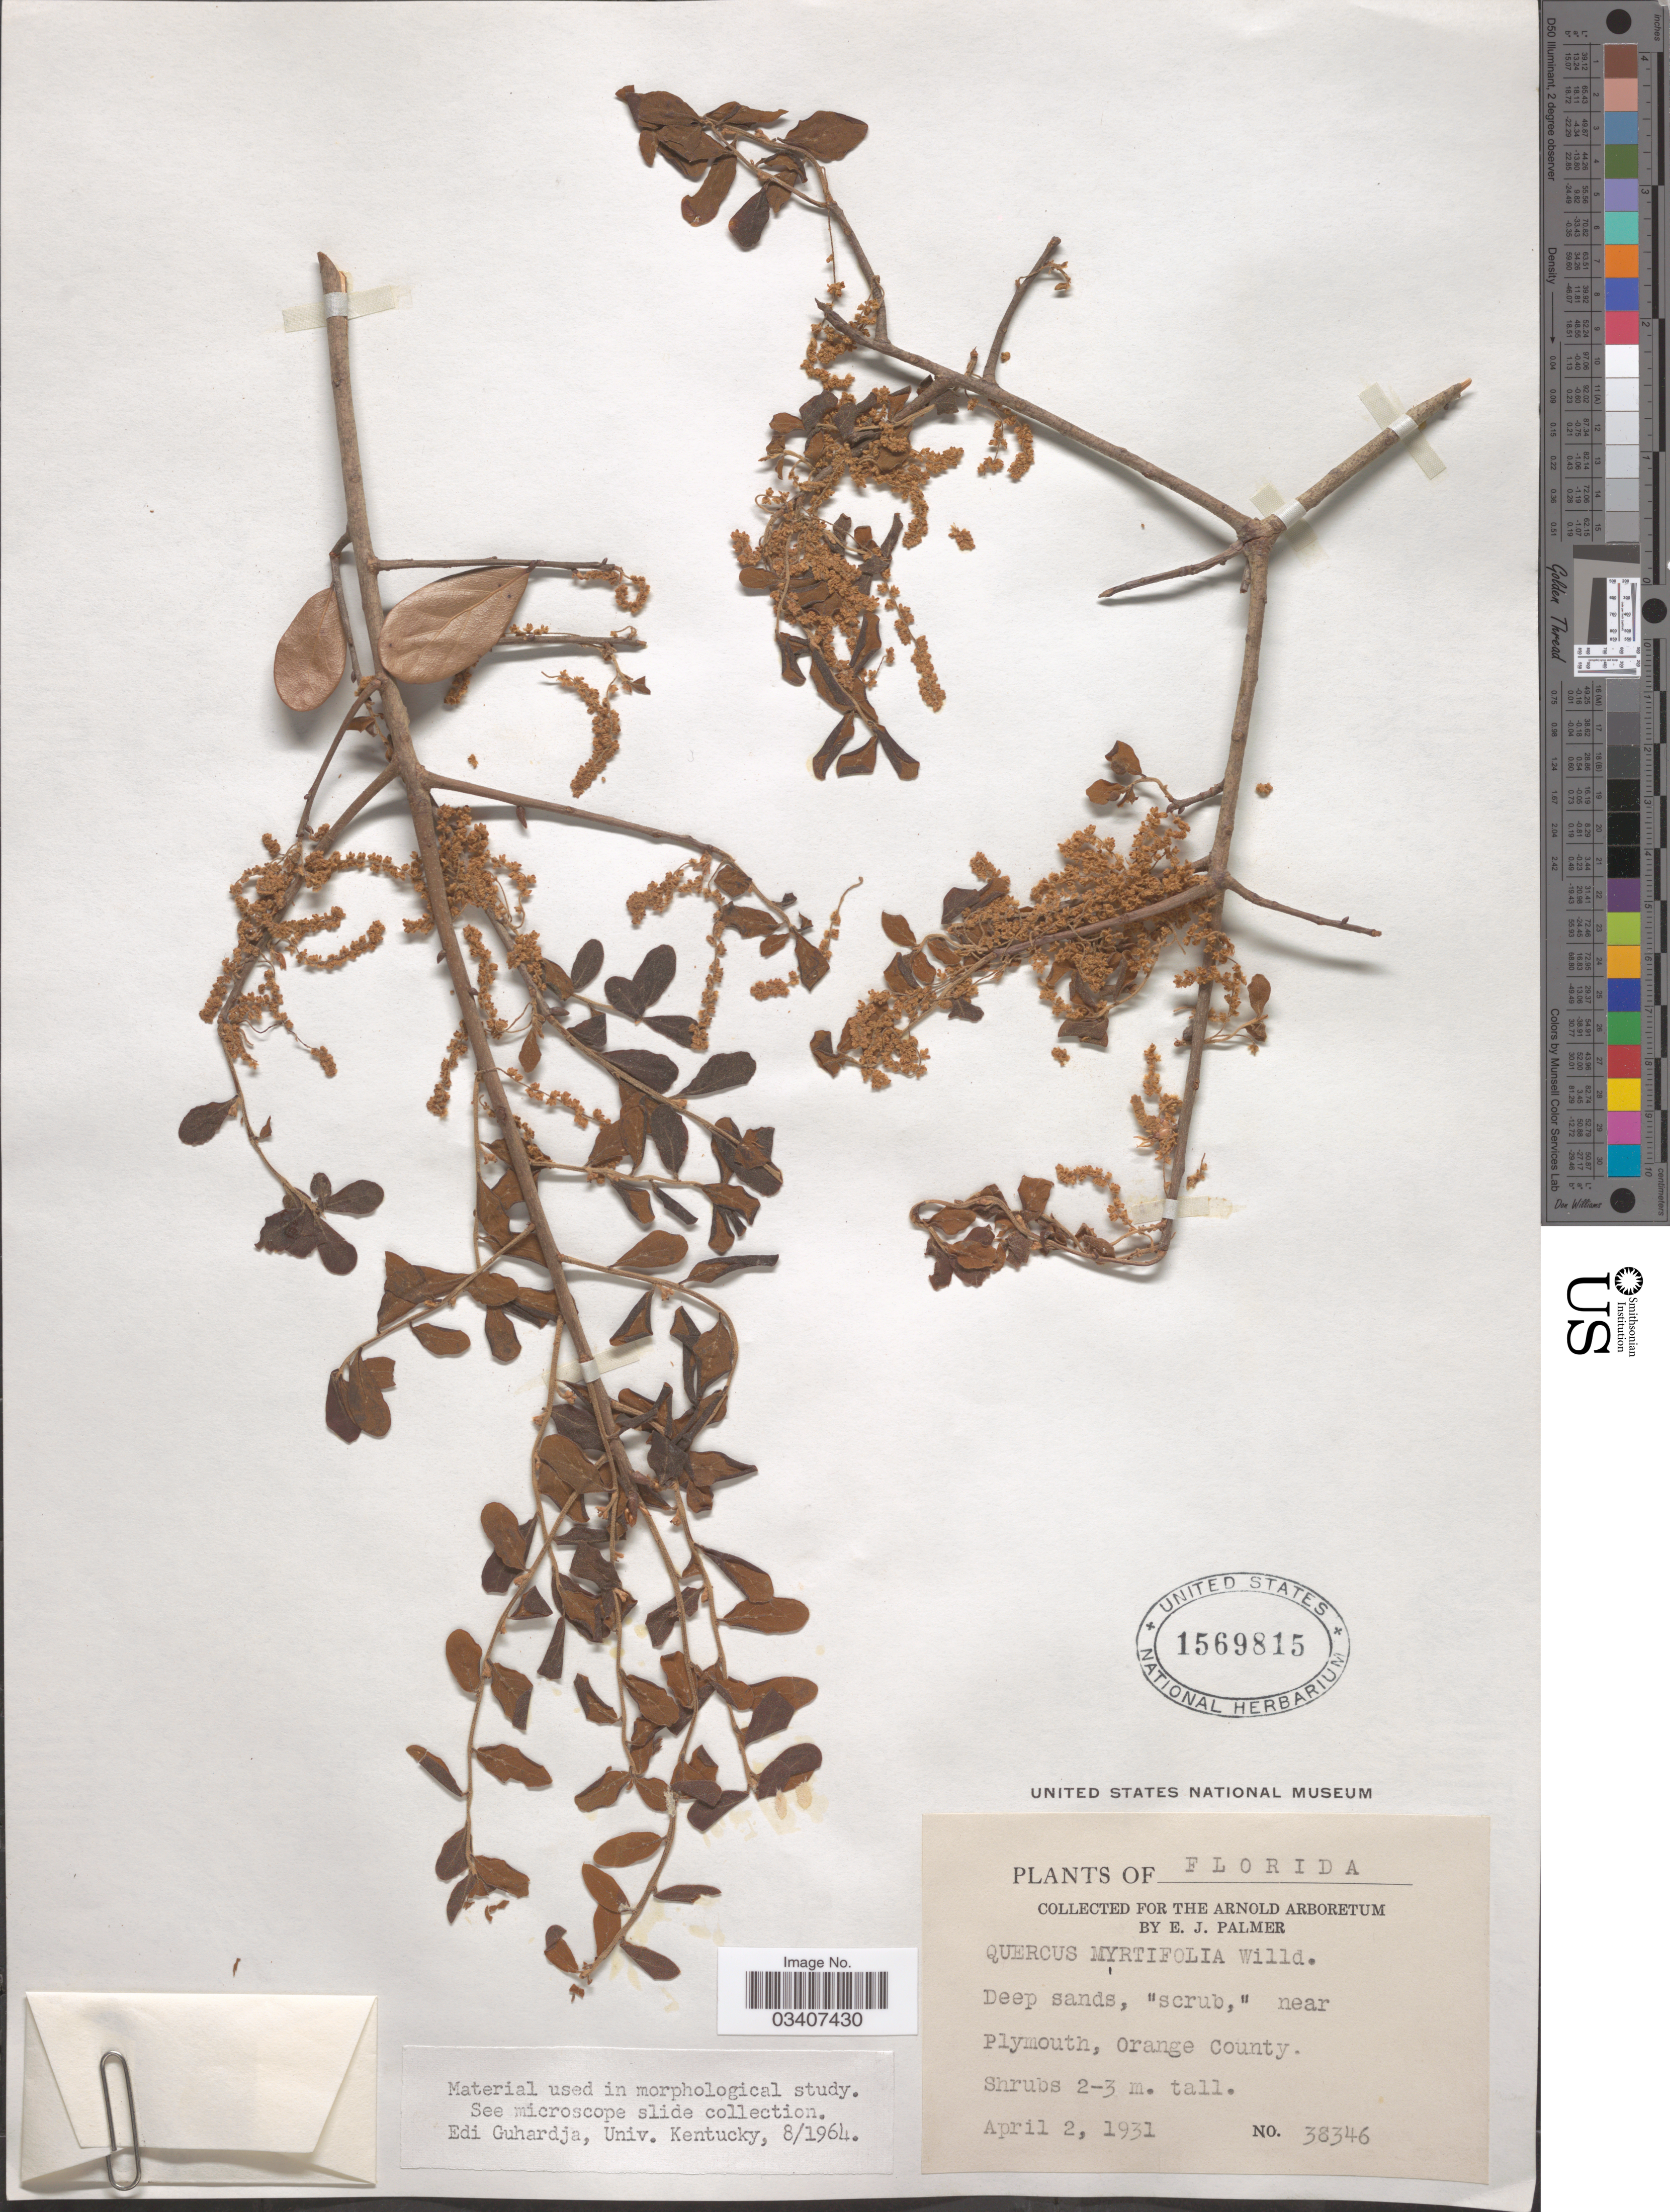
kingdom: Plantae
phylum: Tracheophyta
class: Magnoliopsida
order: Fagales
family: Fagaceae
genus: Quercus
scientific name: Quercus myrtifolia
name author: Willd.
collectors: E. J. Palmer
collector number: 38346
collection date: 1931-04-02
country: United States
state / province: Florida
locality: Near Plymouth, Orange County.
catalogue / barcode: US 1569815